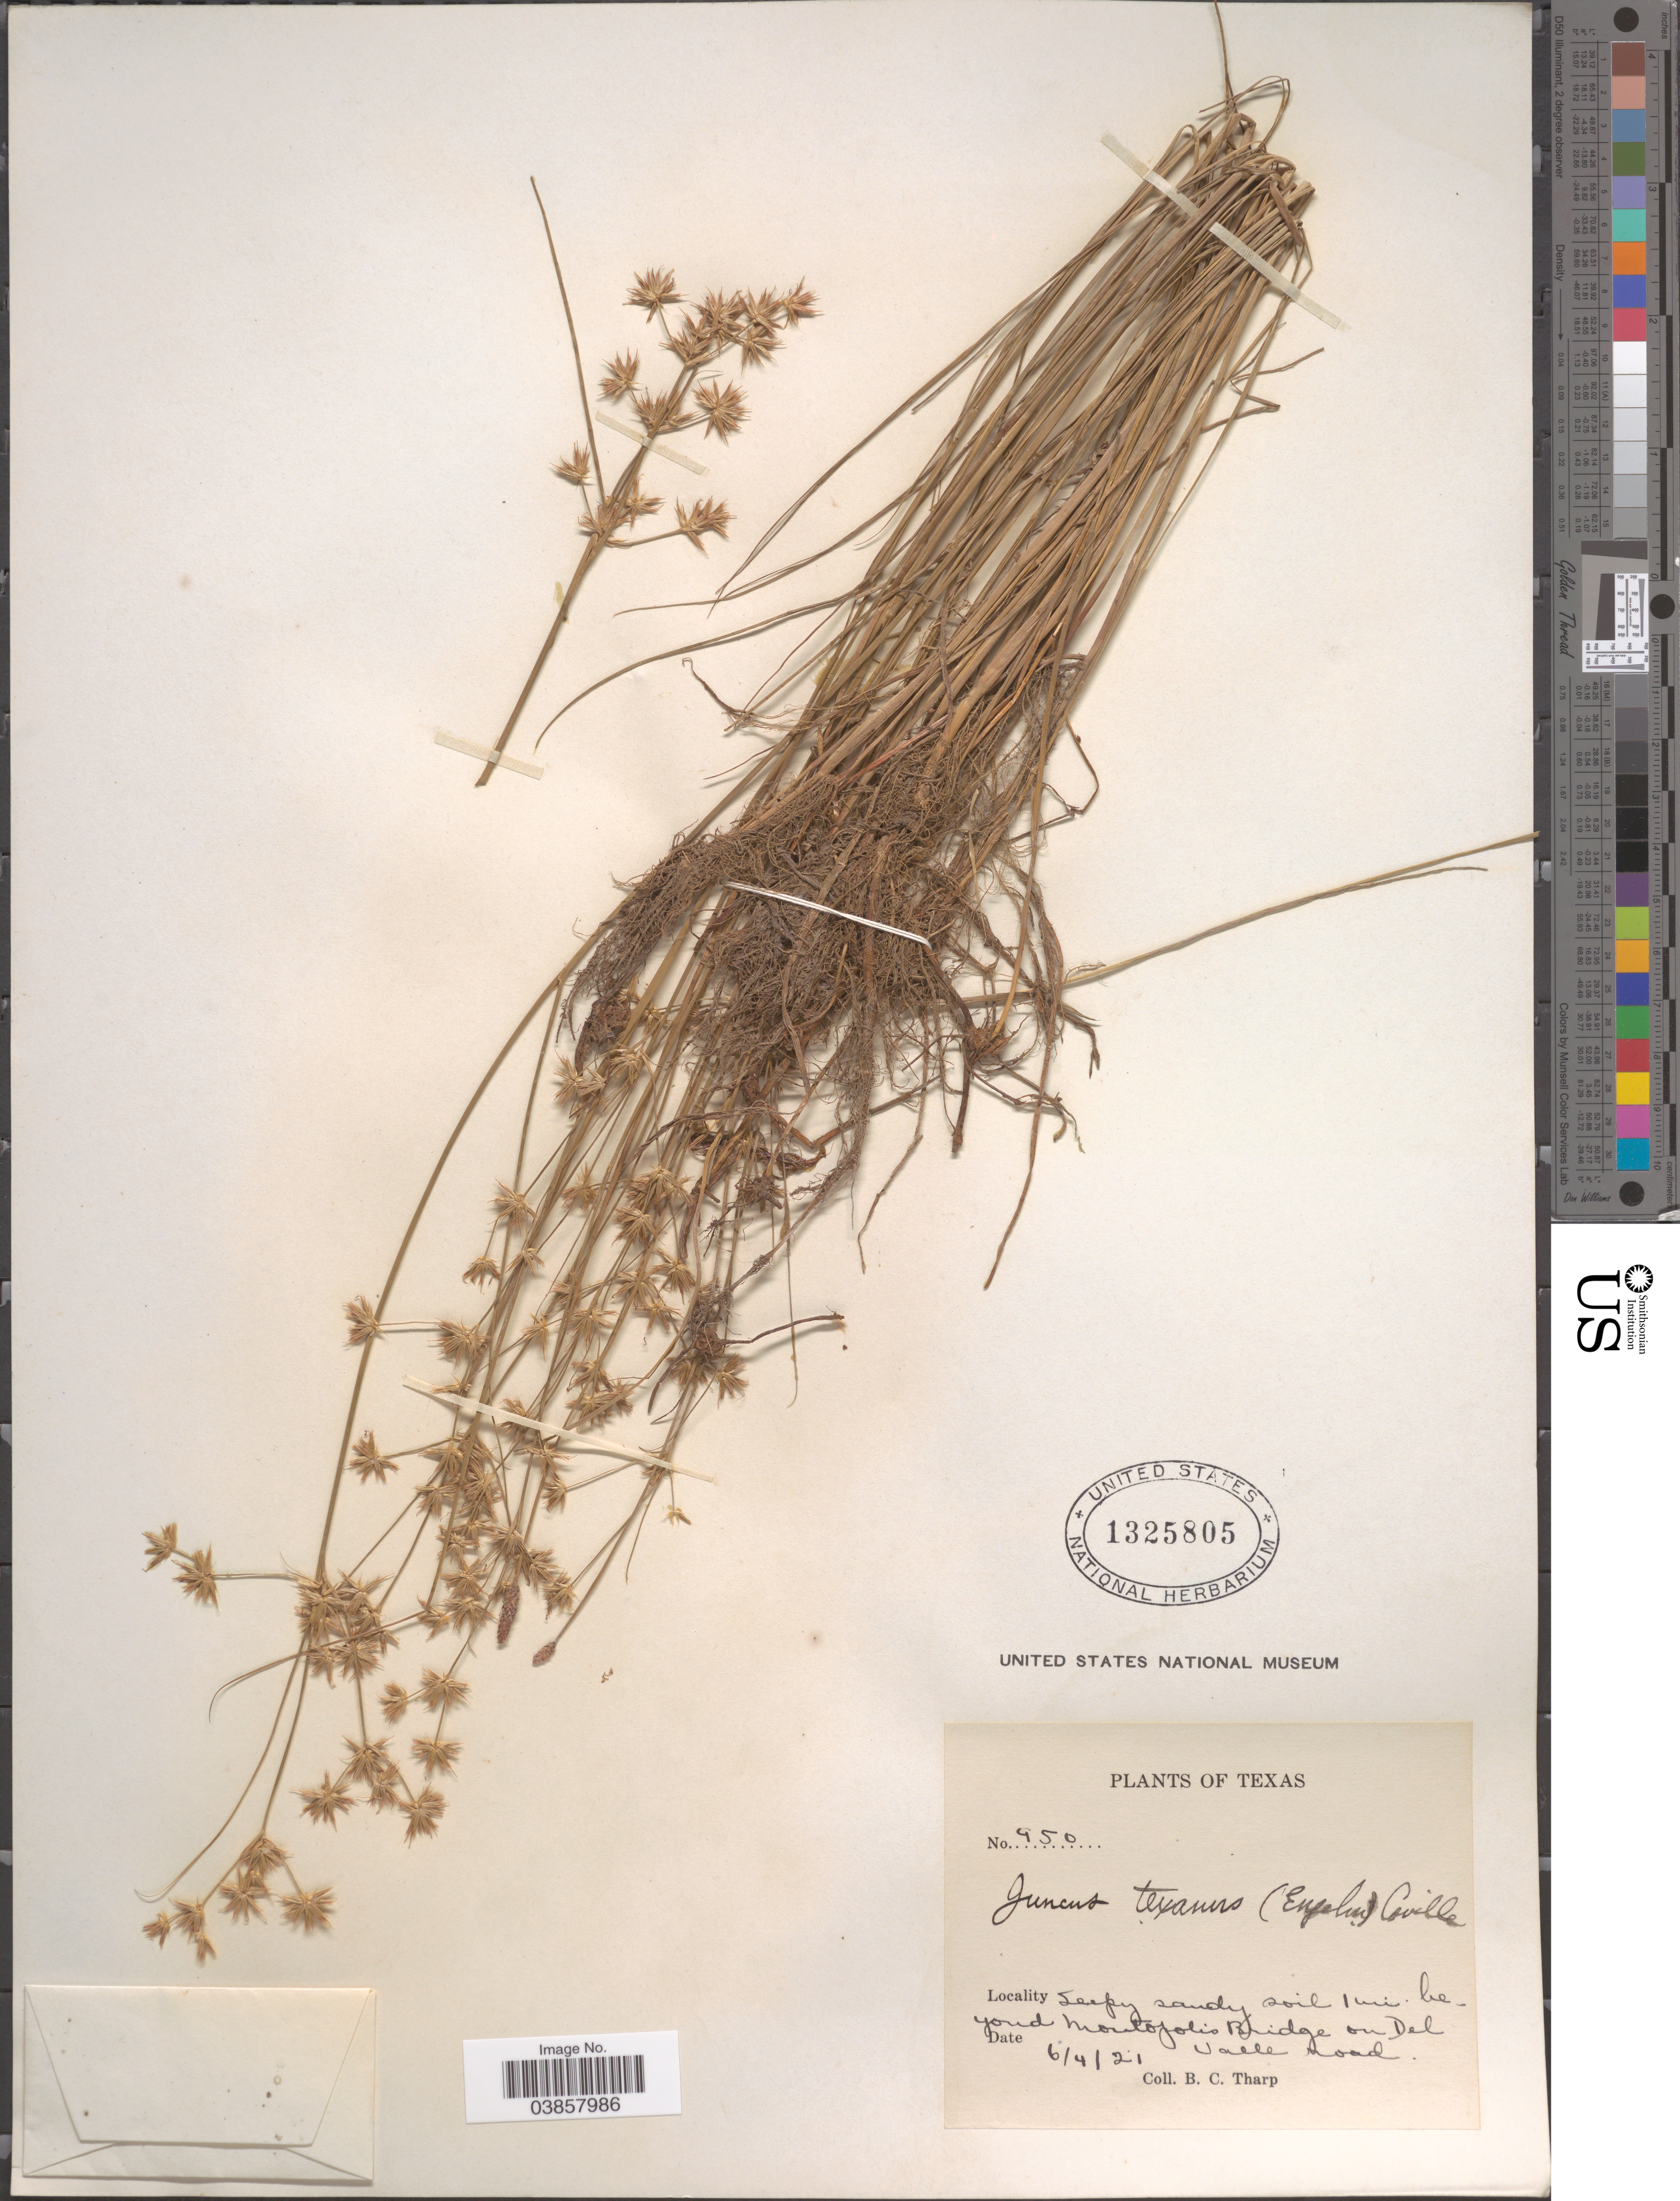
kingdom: Plantae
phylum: Tracheophyta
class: Liliopsida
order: Poales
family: Juncaceae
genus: Juncus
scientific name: Juncus texanus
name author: (Engelm.) Coville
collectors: B. C. Tharp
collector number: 950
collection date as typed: Transcribed d/m/y: 4/6/21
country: United States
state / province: Texas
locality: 1 mi. beyond Montopolis Bridge on Del Vallee road.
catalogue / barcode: US 1325805